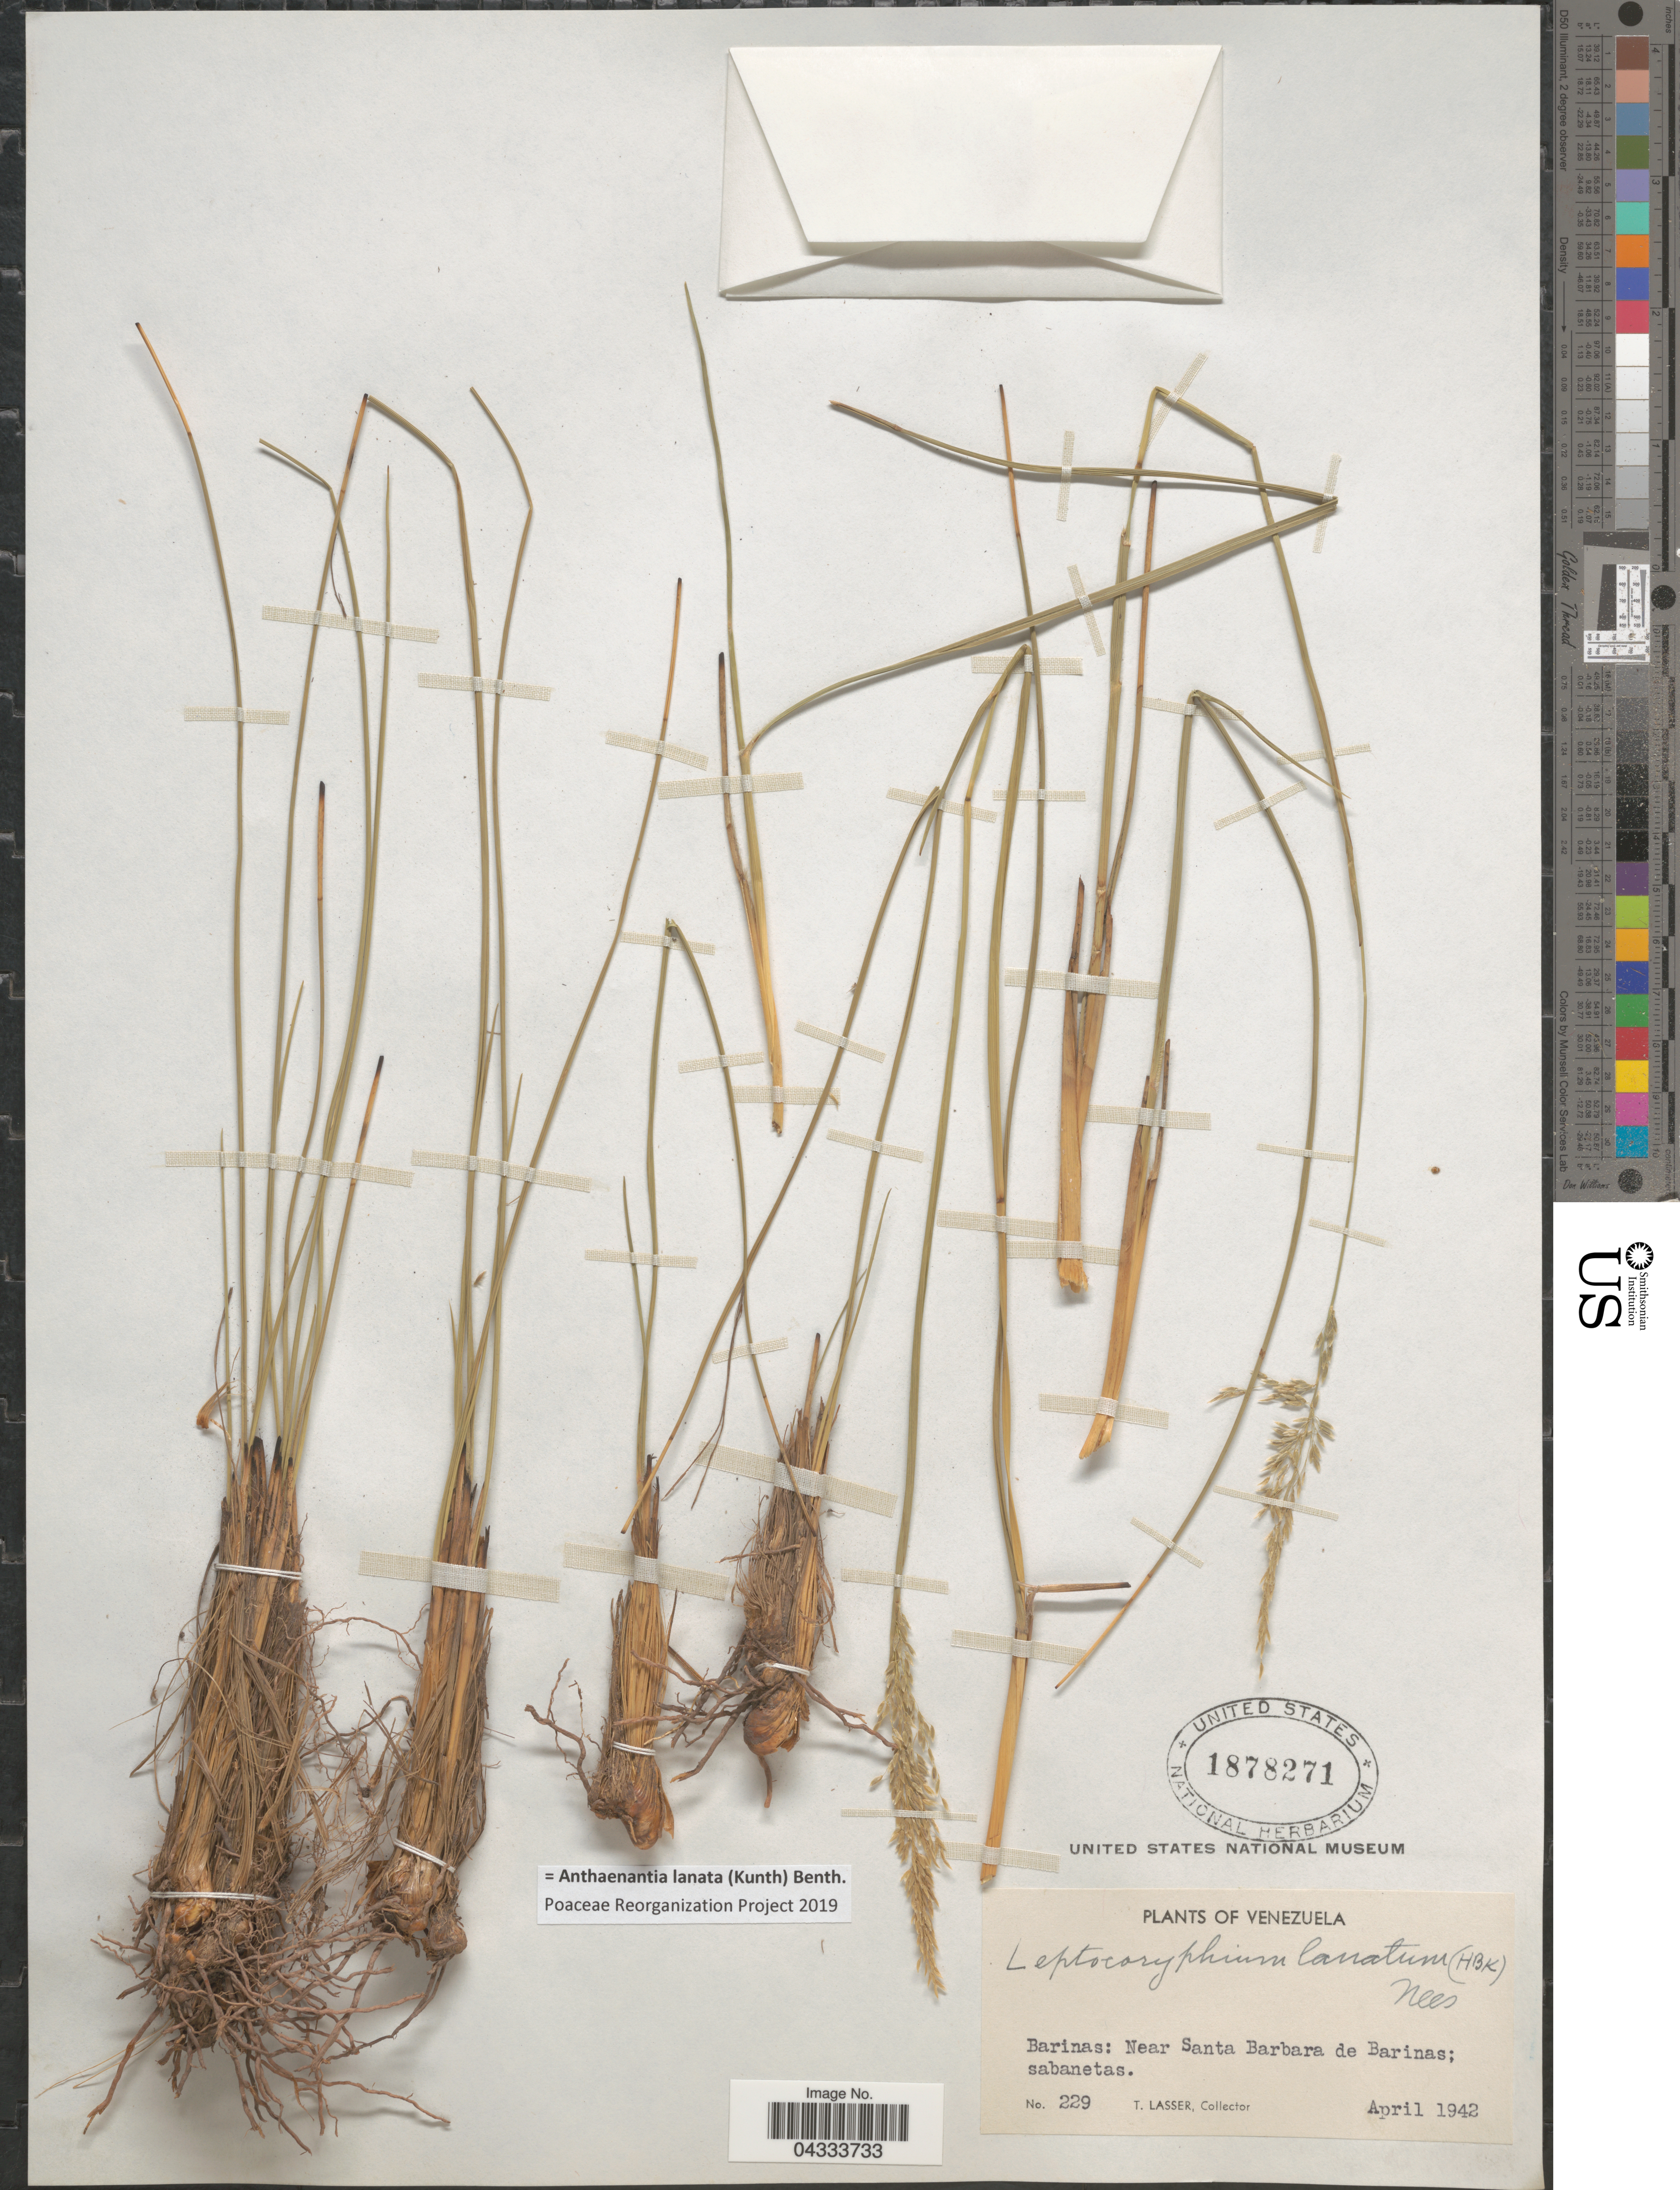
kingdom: Plantae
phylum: Tracheophyta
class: Liliopsida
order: Poales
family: Poaceae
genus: Anthaenantia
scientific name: Anthaenantia lanata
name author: (Kunth) Benth.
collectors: T. Lasser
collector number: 229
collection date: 1942-04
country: Venezuela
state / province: Barinas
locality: Near Santa Barbara de Barinas.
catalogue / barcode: US 1878271